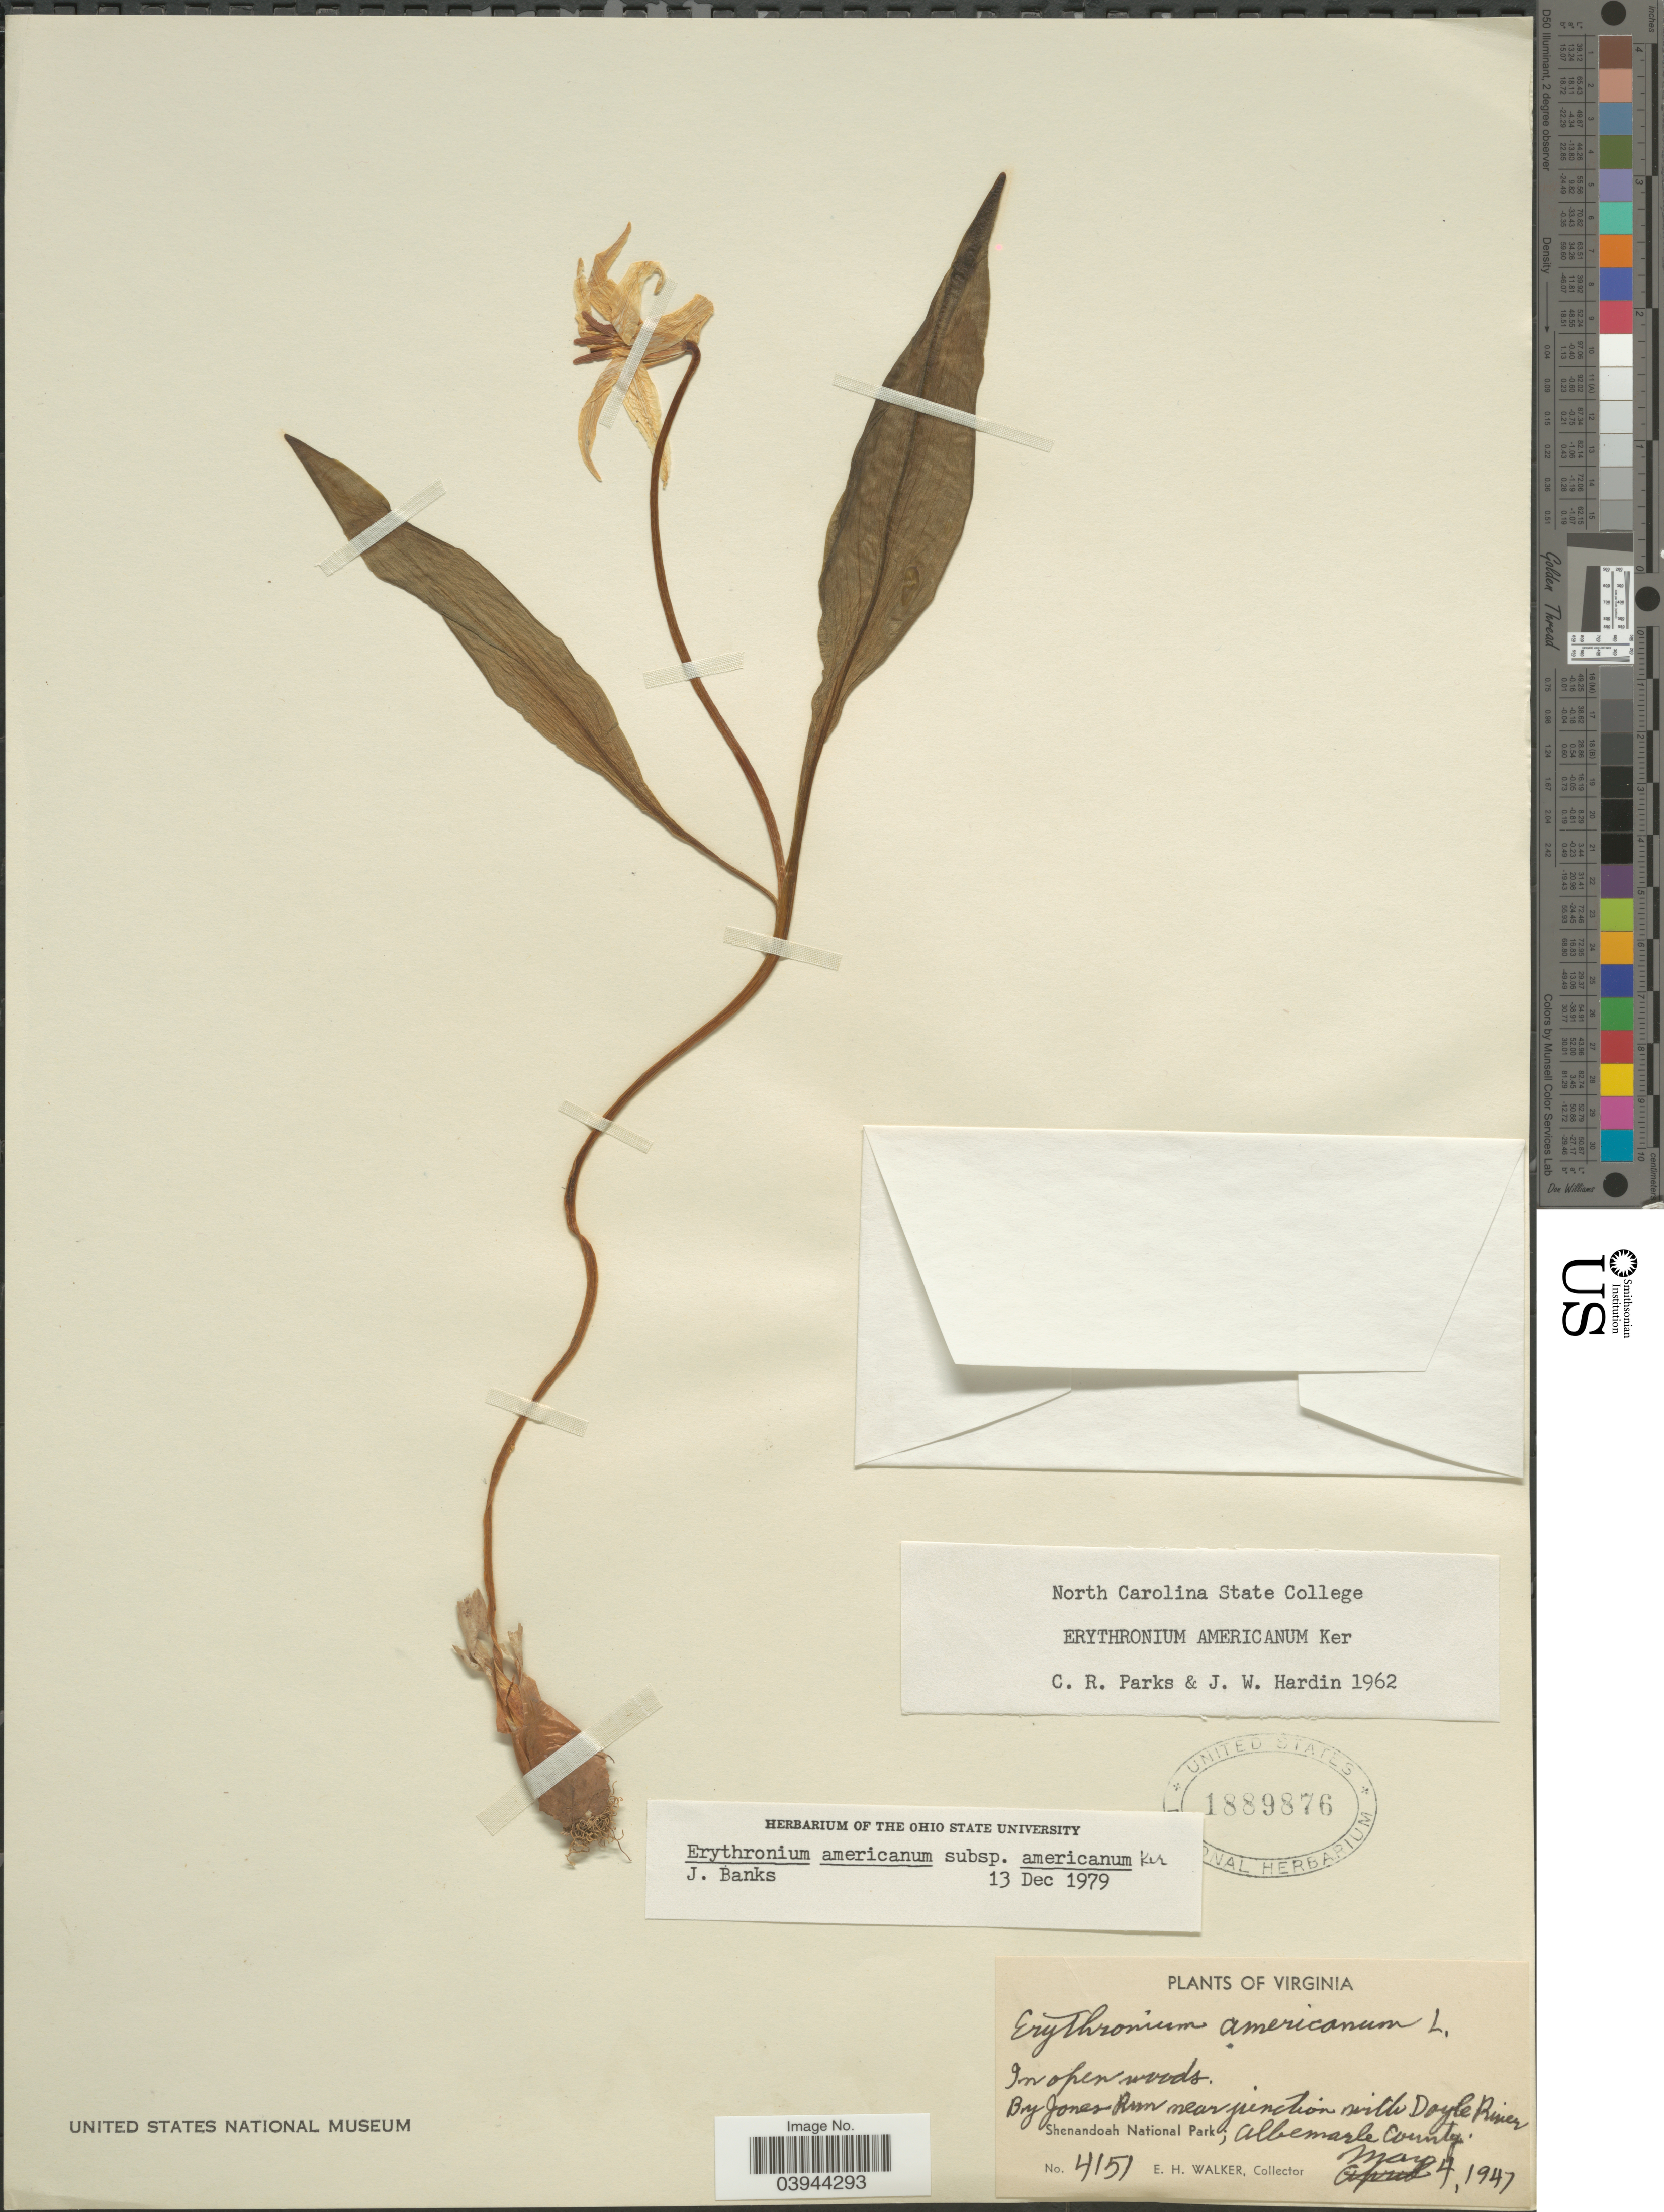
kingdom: Plantae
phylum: Tracheophyta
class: Liliopsida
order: Liliales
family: Liliaceae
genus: Erythronium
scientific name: Erythronium americanum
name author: Ker Gawl.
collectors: E. H. Walker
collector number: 4151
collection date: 1947-05-04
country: United States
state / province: Virginia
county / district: Albemarle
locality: By Jones Rim near junction with Doyle River, Shenandoah National Park; Albemarle County.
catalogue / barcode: US 1889876